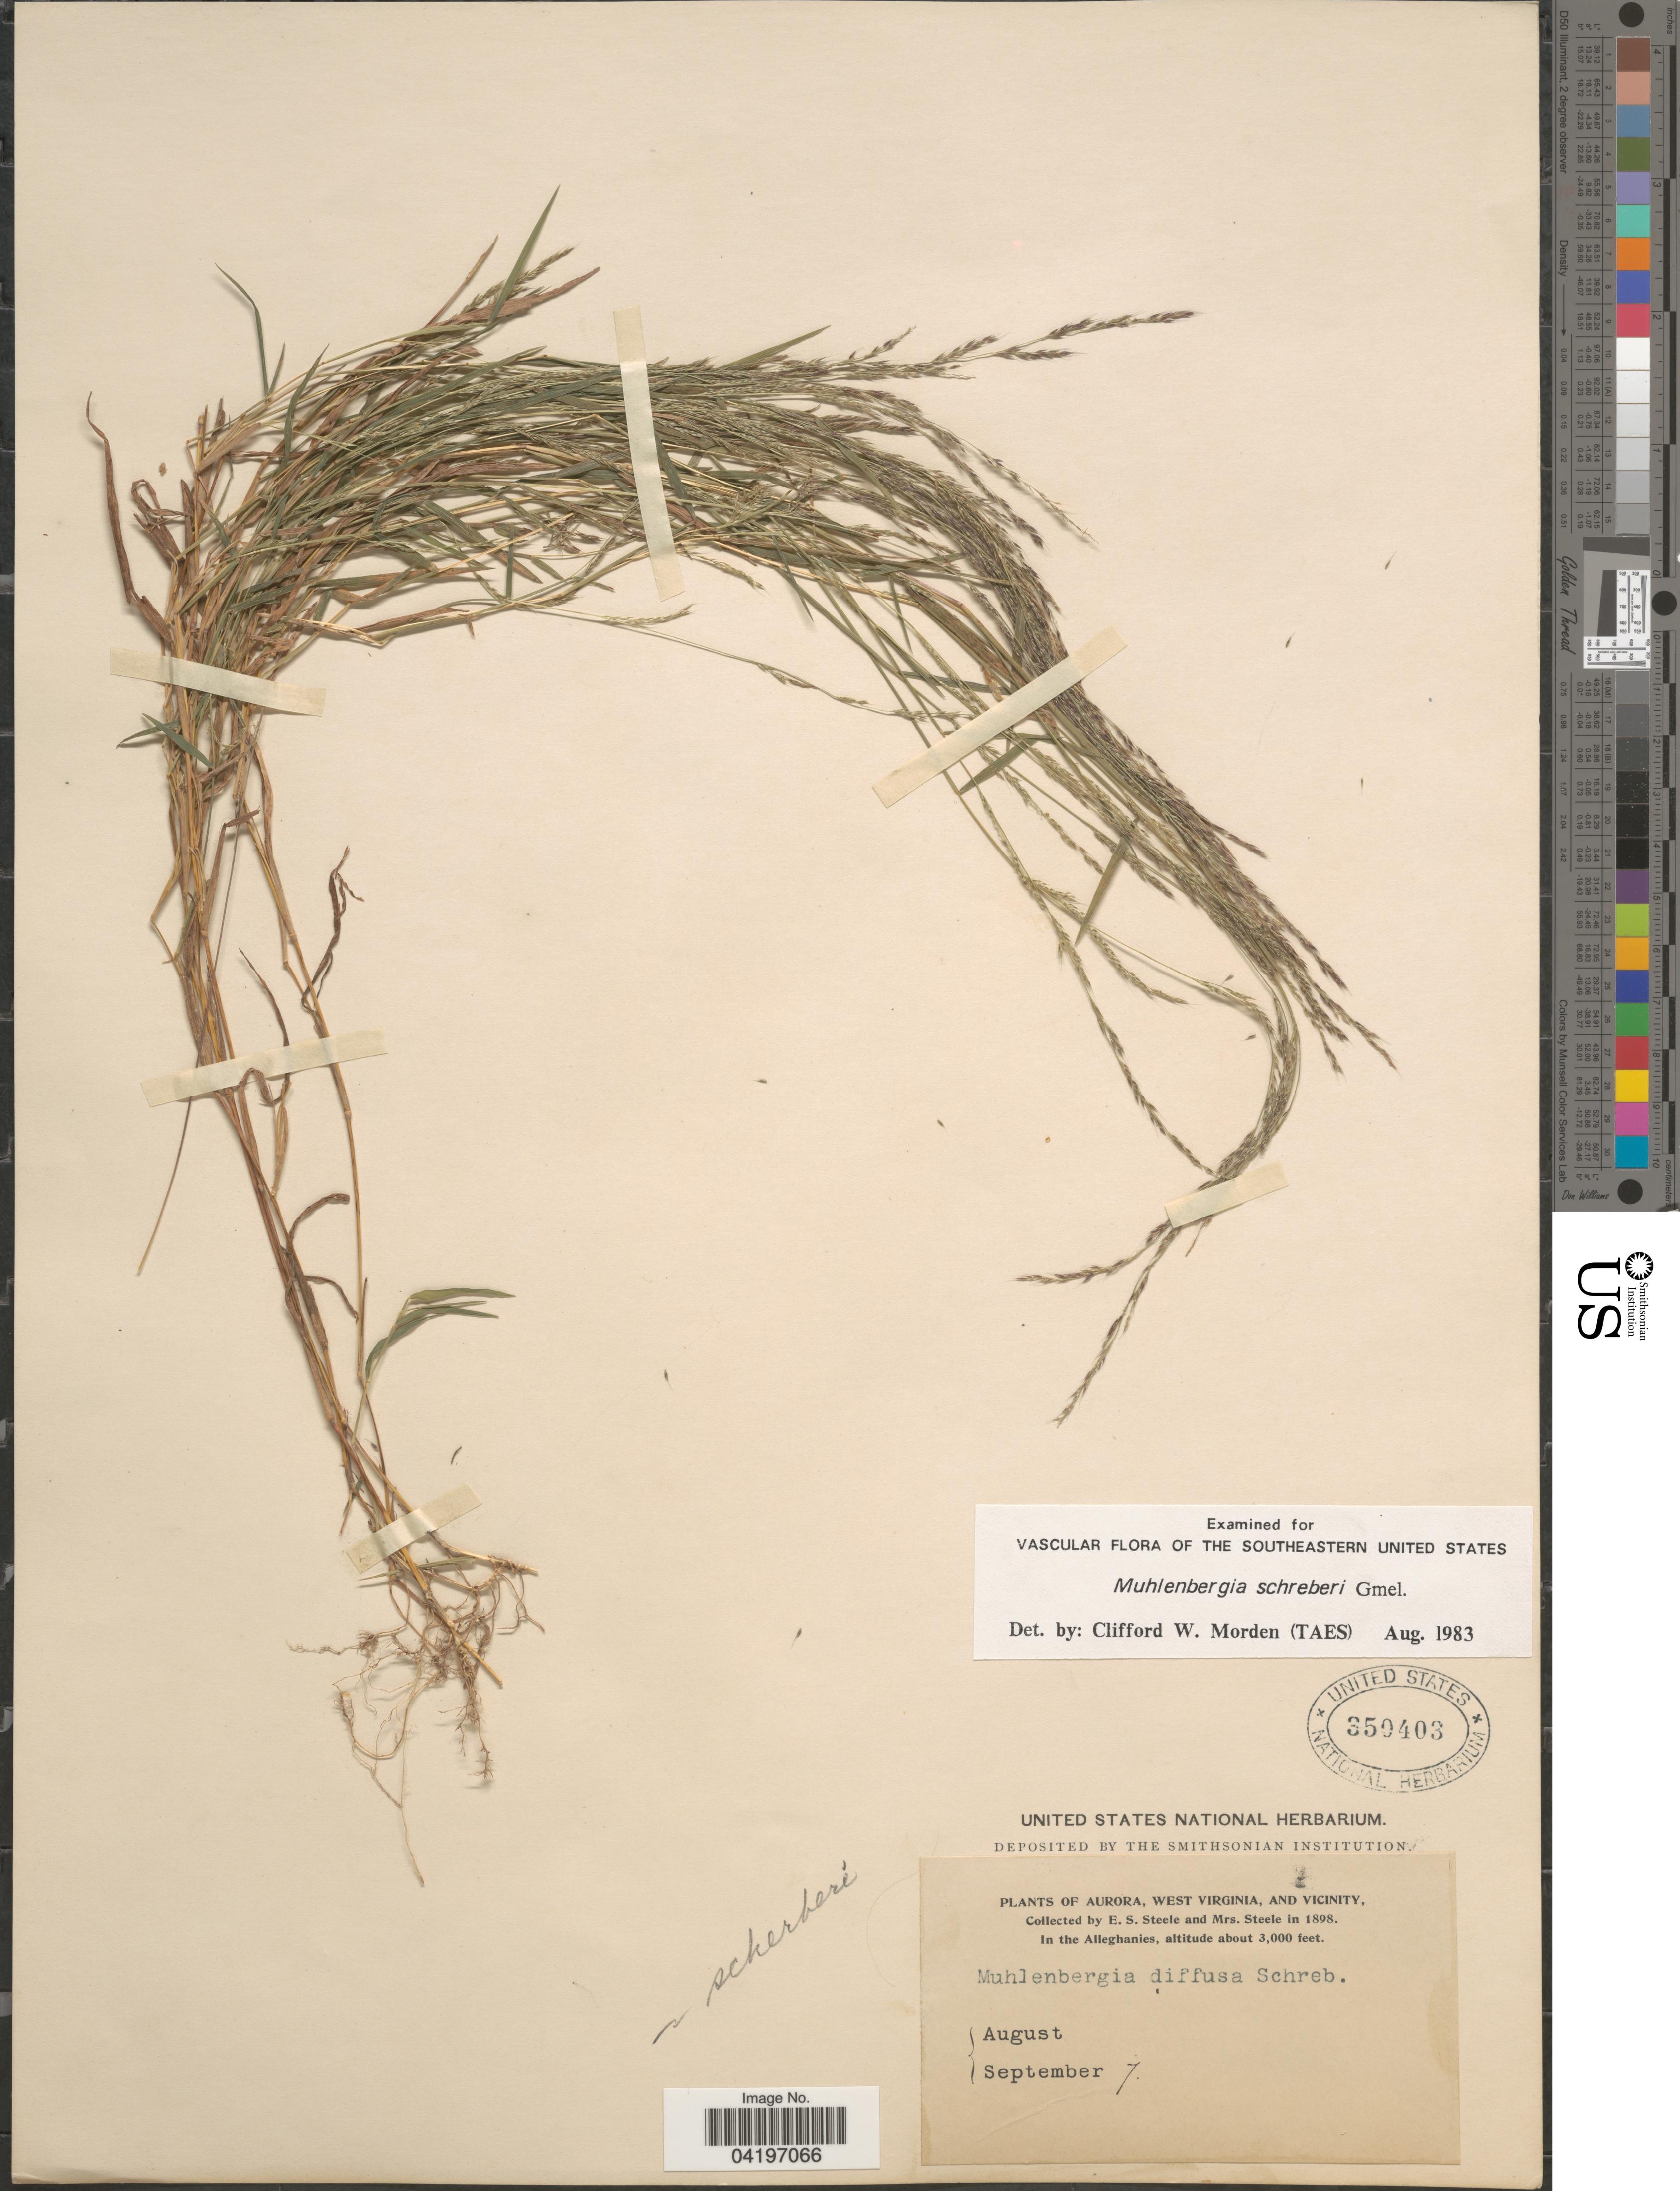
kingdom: Plantae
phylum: Tracheophyta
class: Liliopsida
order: Poales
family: Poaceae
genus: Muhlenbergia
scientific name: Muhlenbergia schreberi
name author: J.F. Gmel.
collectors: E. Steele & Mrs. E. S. Steele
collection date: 1898-09-07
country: United States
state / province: West Virginia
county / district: Preston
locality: Aurora, and vicinity. In the alleghanies.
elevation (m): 914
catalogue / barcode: US 350403